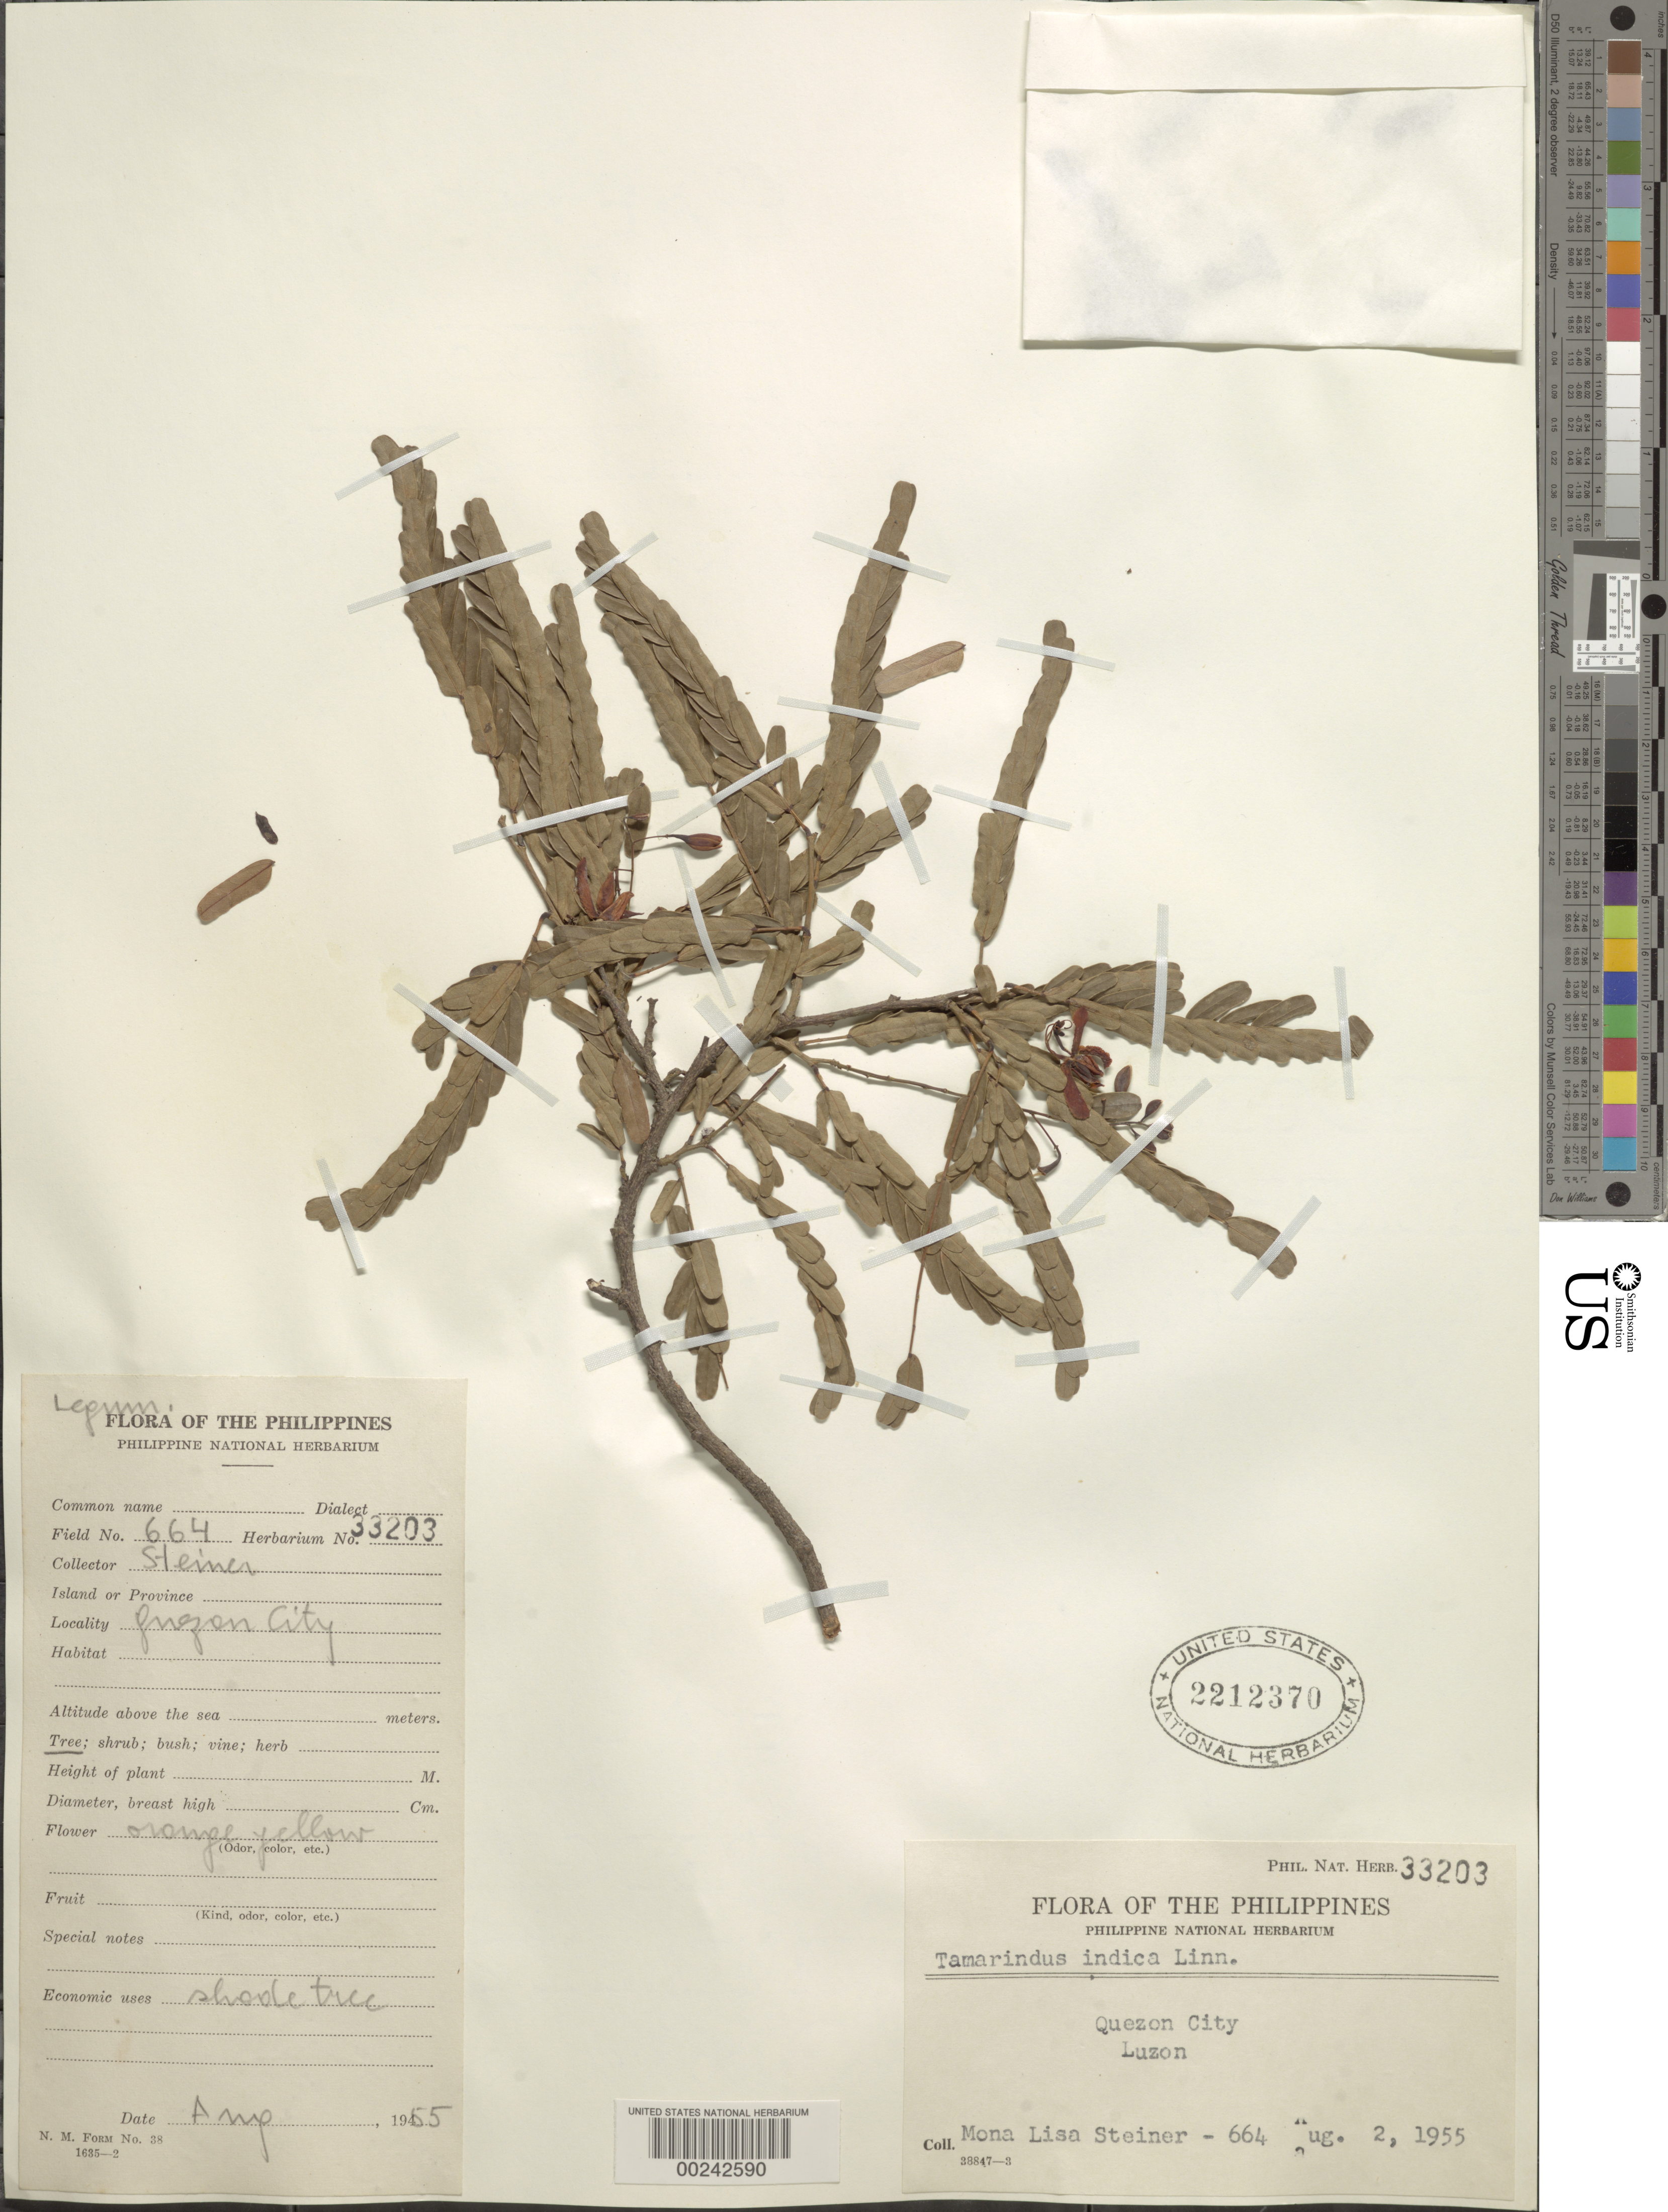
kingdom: Plantae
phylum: Tracheophyta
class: Magnoliopsida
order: Fabales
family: Fabaceae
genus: Tamarindus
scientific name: Tamarindus indica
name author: L.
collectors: M. Steiner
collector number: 664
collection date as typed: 02 Aug 1955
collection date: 1955-08-02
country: Philippines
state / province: National Capital Region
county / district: Quezon City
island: Luzon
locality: Quezon city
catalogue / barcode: US 2212370